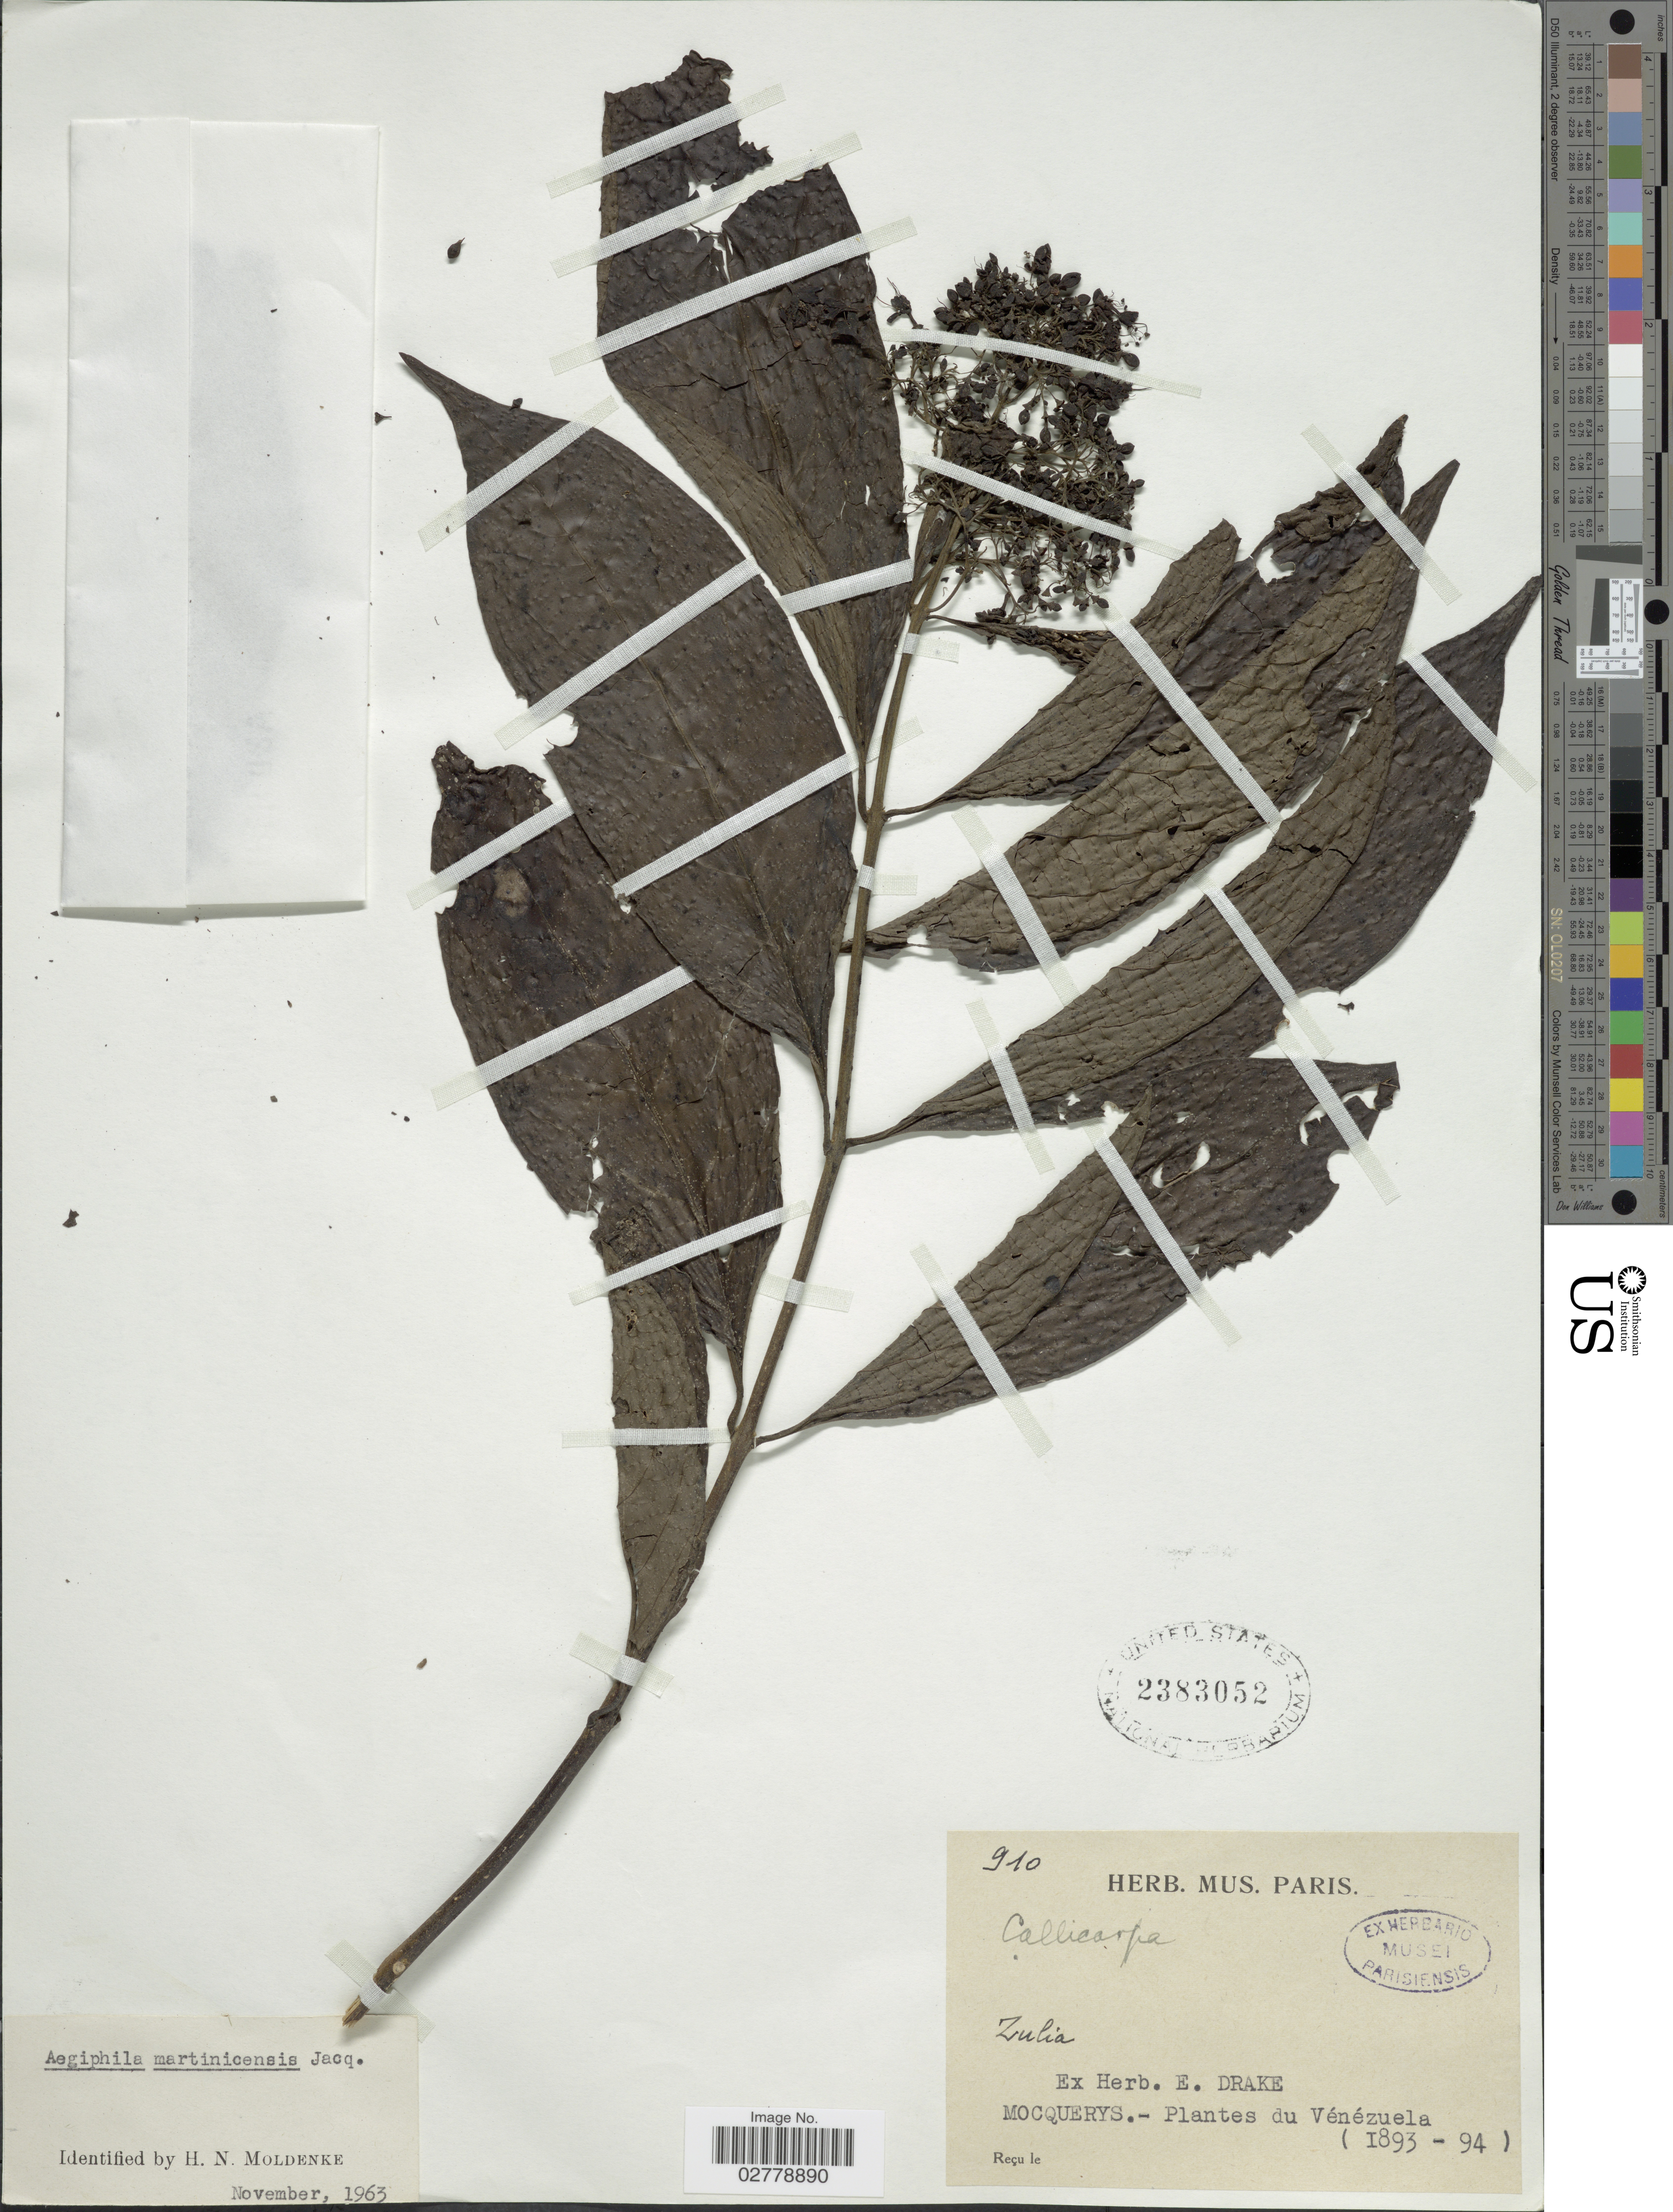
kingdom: Plantae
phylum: Tracheophyta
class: Magnoliopsida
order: Lamiales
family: Lamiaceae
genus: Aegiphila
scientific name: Aegiphila martinicensis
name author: Jacq.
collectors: A. Mocquerys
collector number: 910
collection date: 1893/1894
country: Venezuela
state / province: Zulia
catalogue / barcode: US 2383052